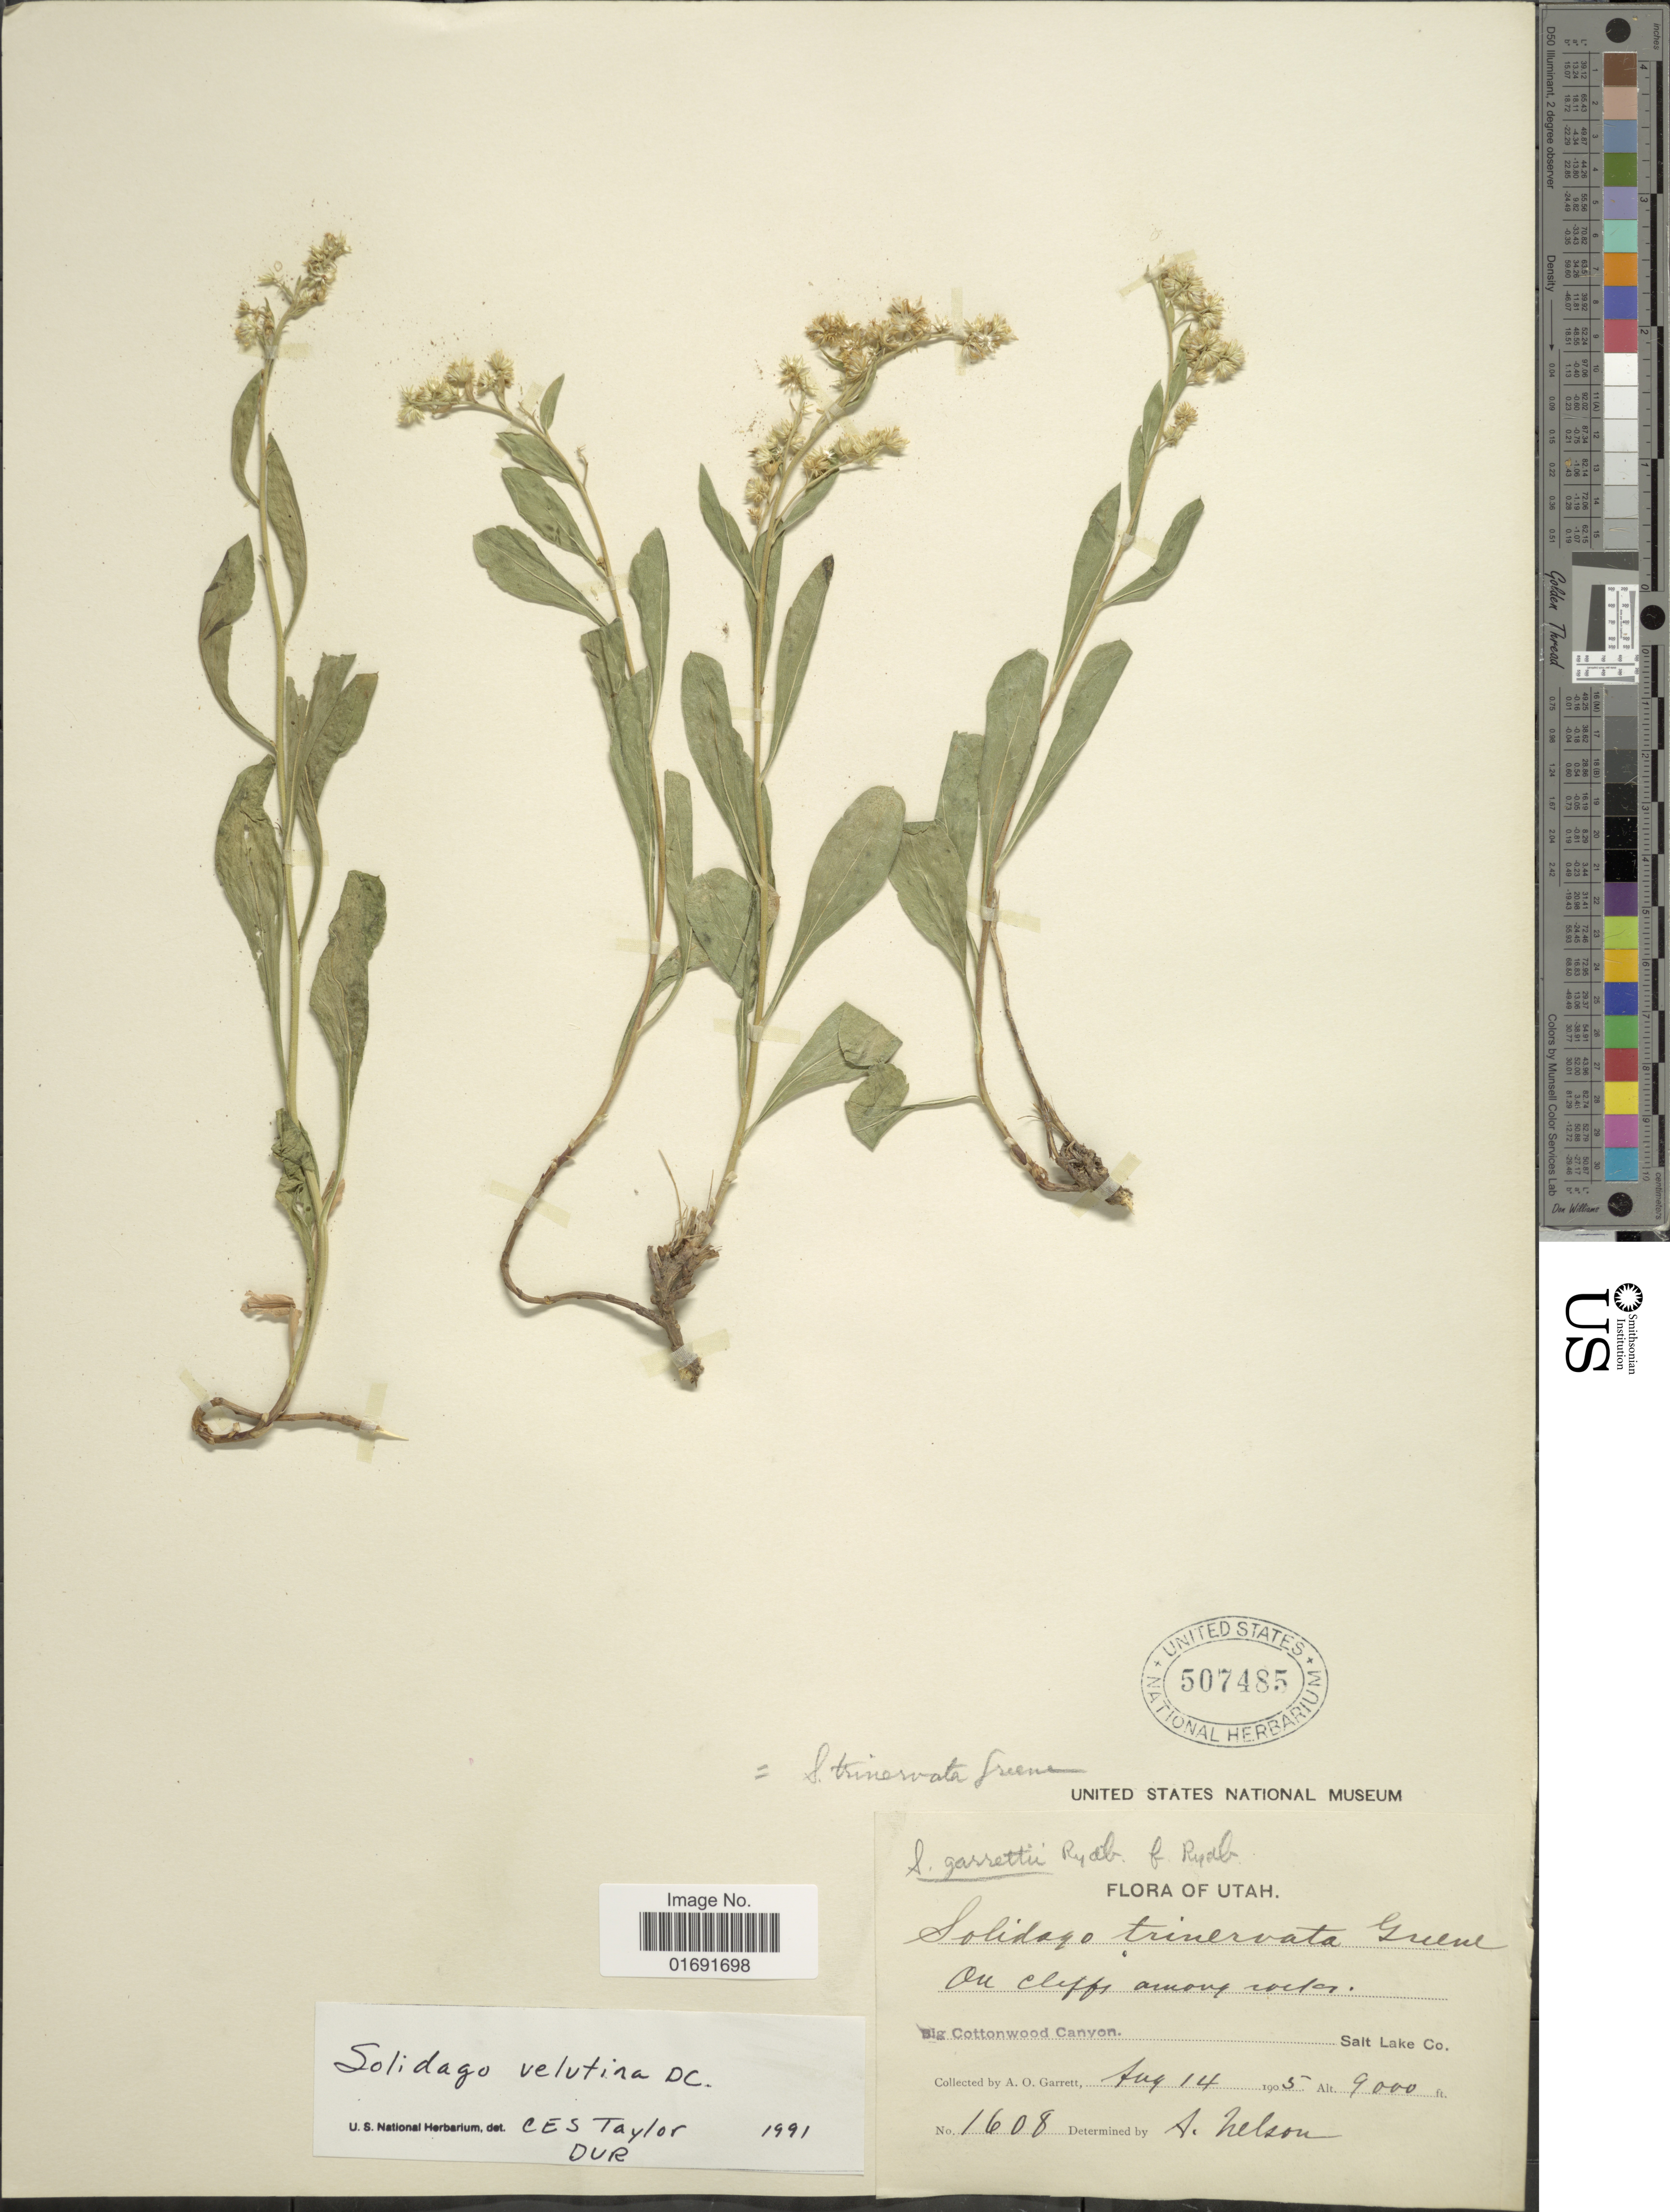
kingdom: Plantae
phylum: Tracheophyta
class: Magnoliopsida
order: Asterales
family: Asteraceae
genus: Solidago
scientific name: Solidago velutina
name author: DC.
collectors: A. O. Garrett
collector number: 1608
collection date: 1905-08-14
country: United States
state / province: Utah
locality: Big Cottonwood Canyon, Salt Lake Co.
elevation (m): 2743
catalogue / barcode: US 507485